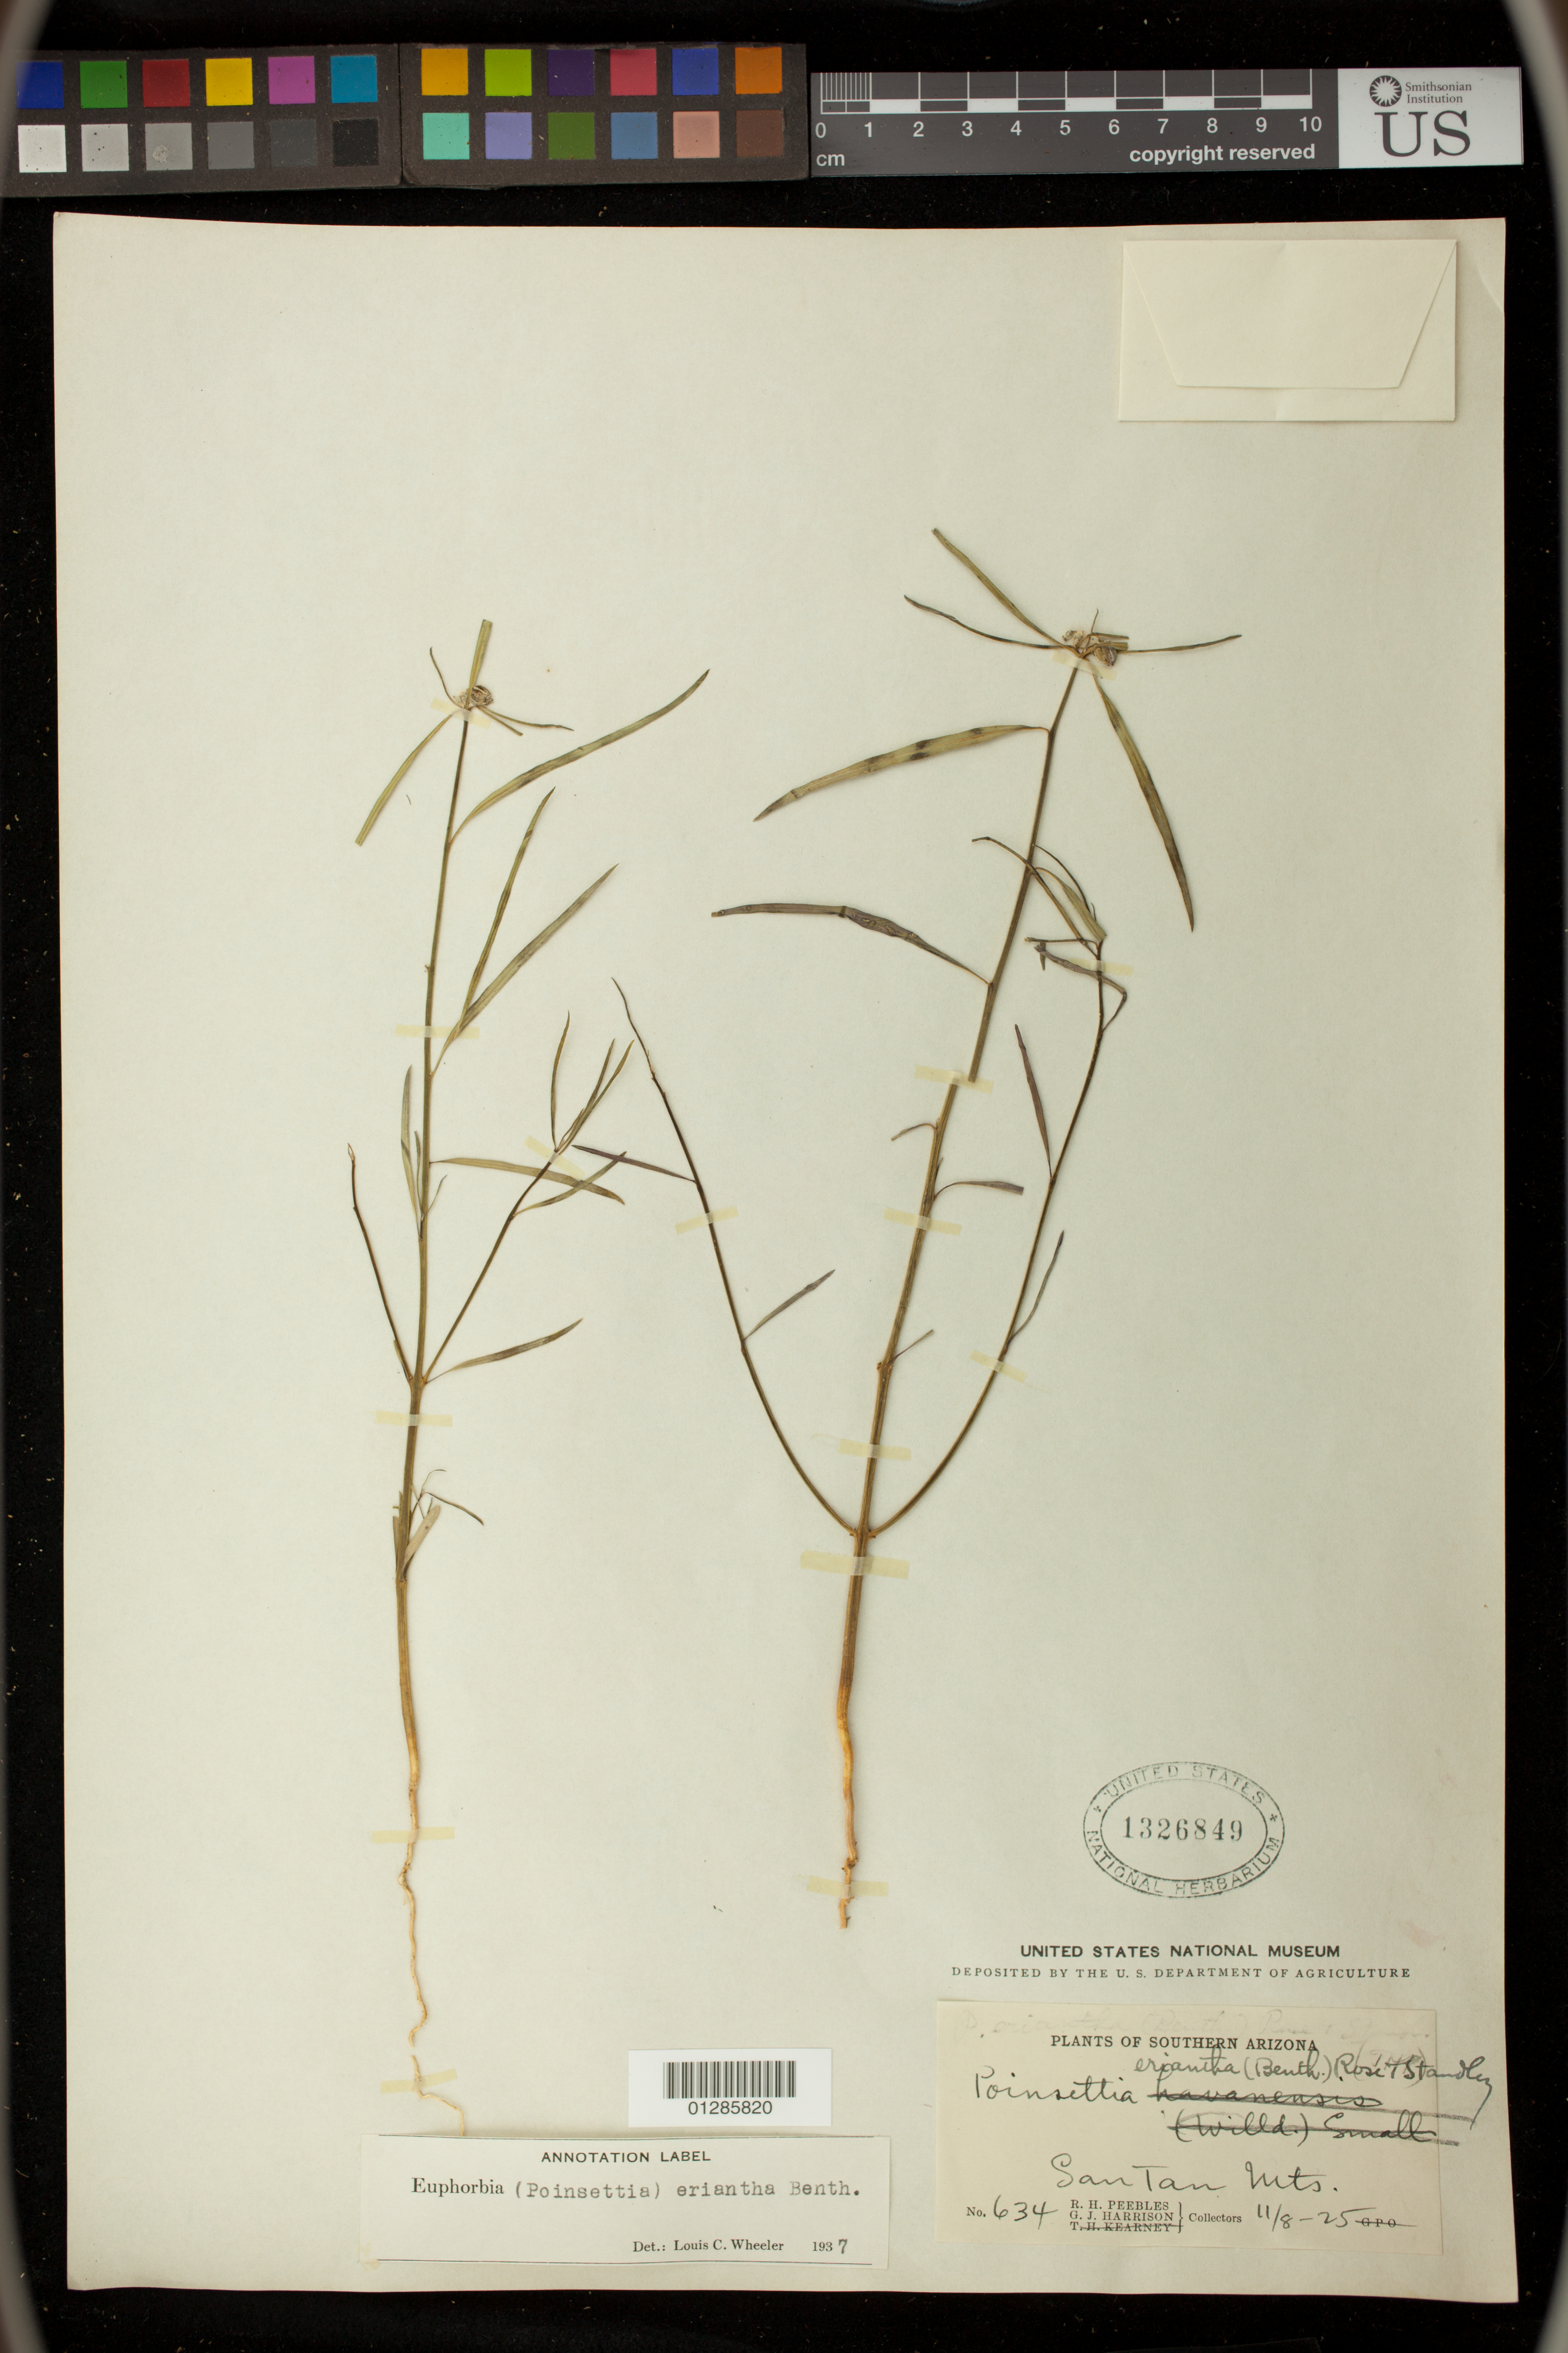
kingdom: Plantae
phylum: Tracheophyta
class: Magnoliopsida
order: Malpighiales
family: Euphorbiaceae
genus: Euphorbia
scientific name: Euphorbia eriantha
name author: Benth.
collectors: R. H. Peebles & G. J. Harrison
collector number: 634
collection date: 1925-11-08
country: United States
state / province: Arizona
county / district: Pinal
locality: San Tan Mts.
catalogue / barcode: US 1326849